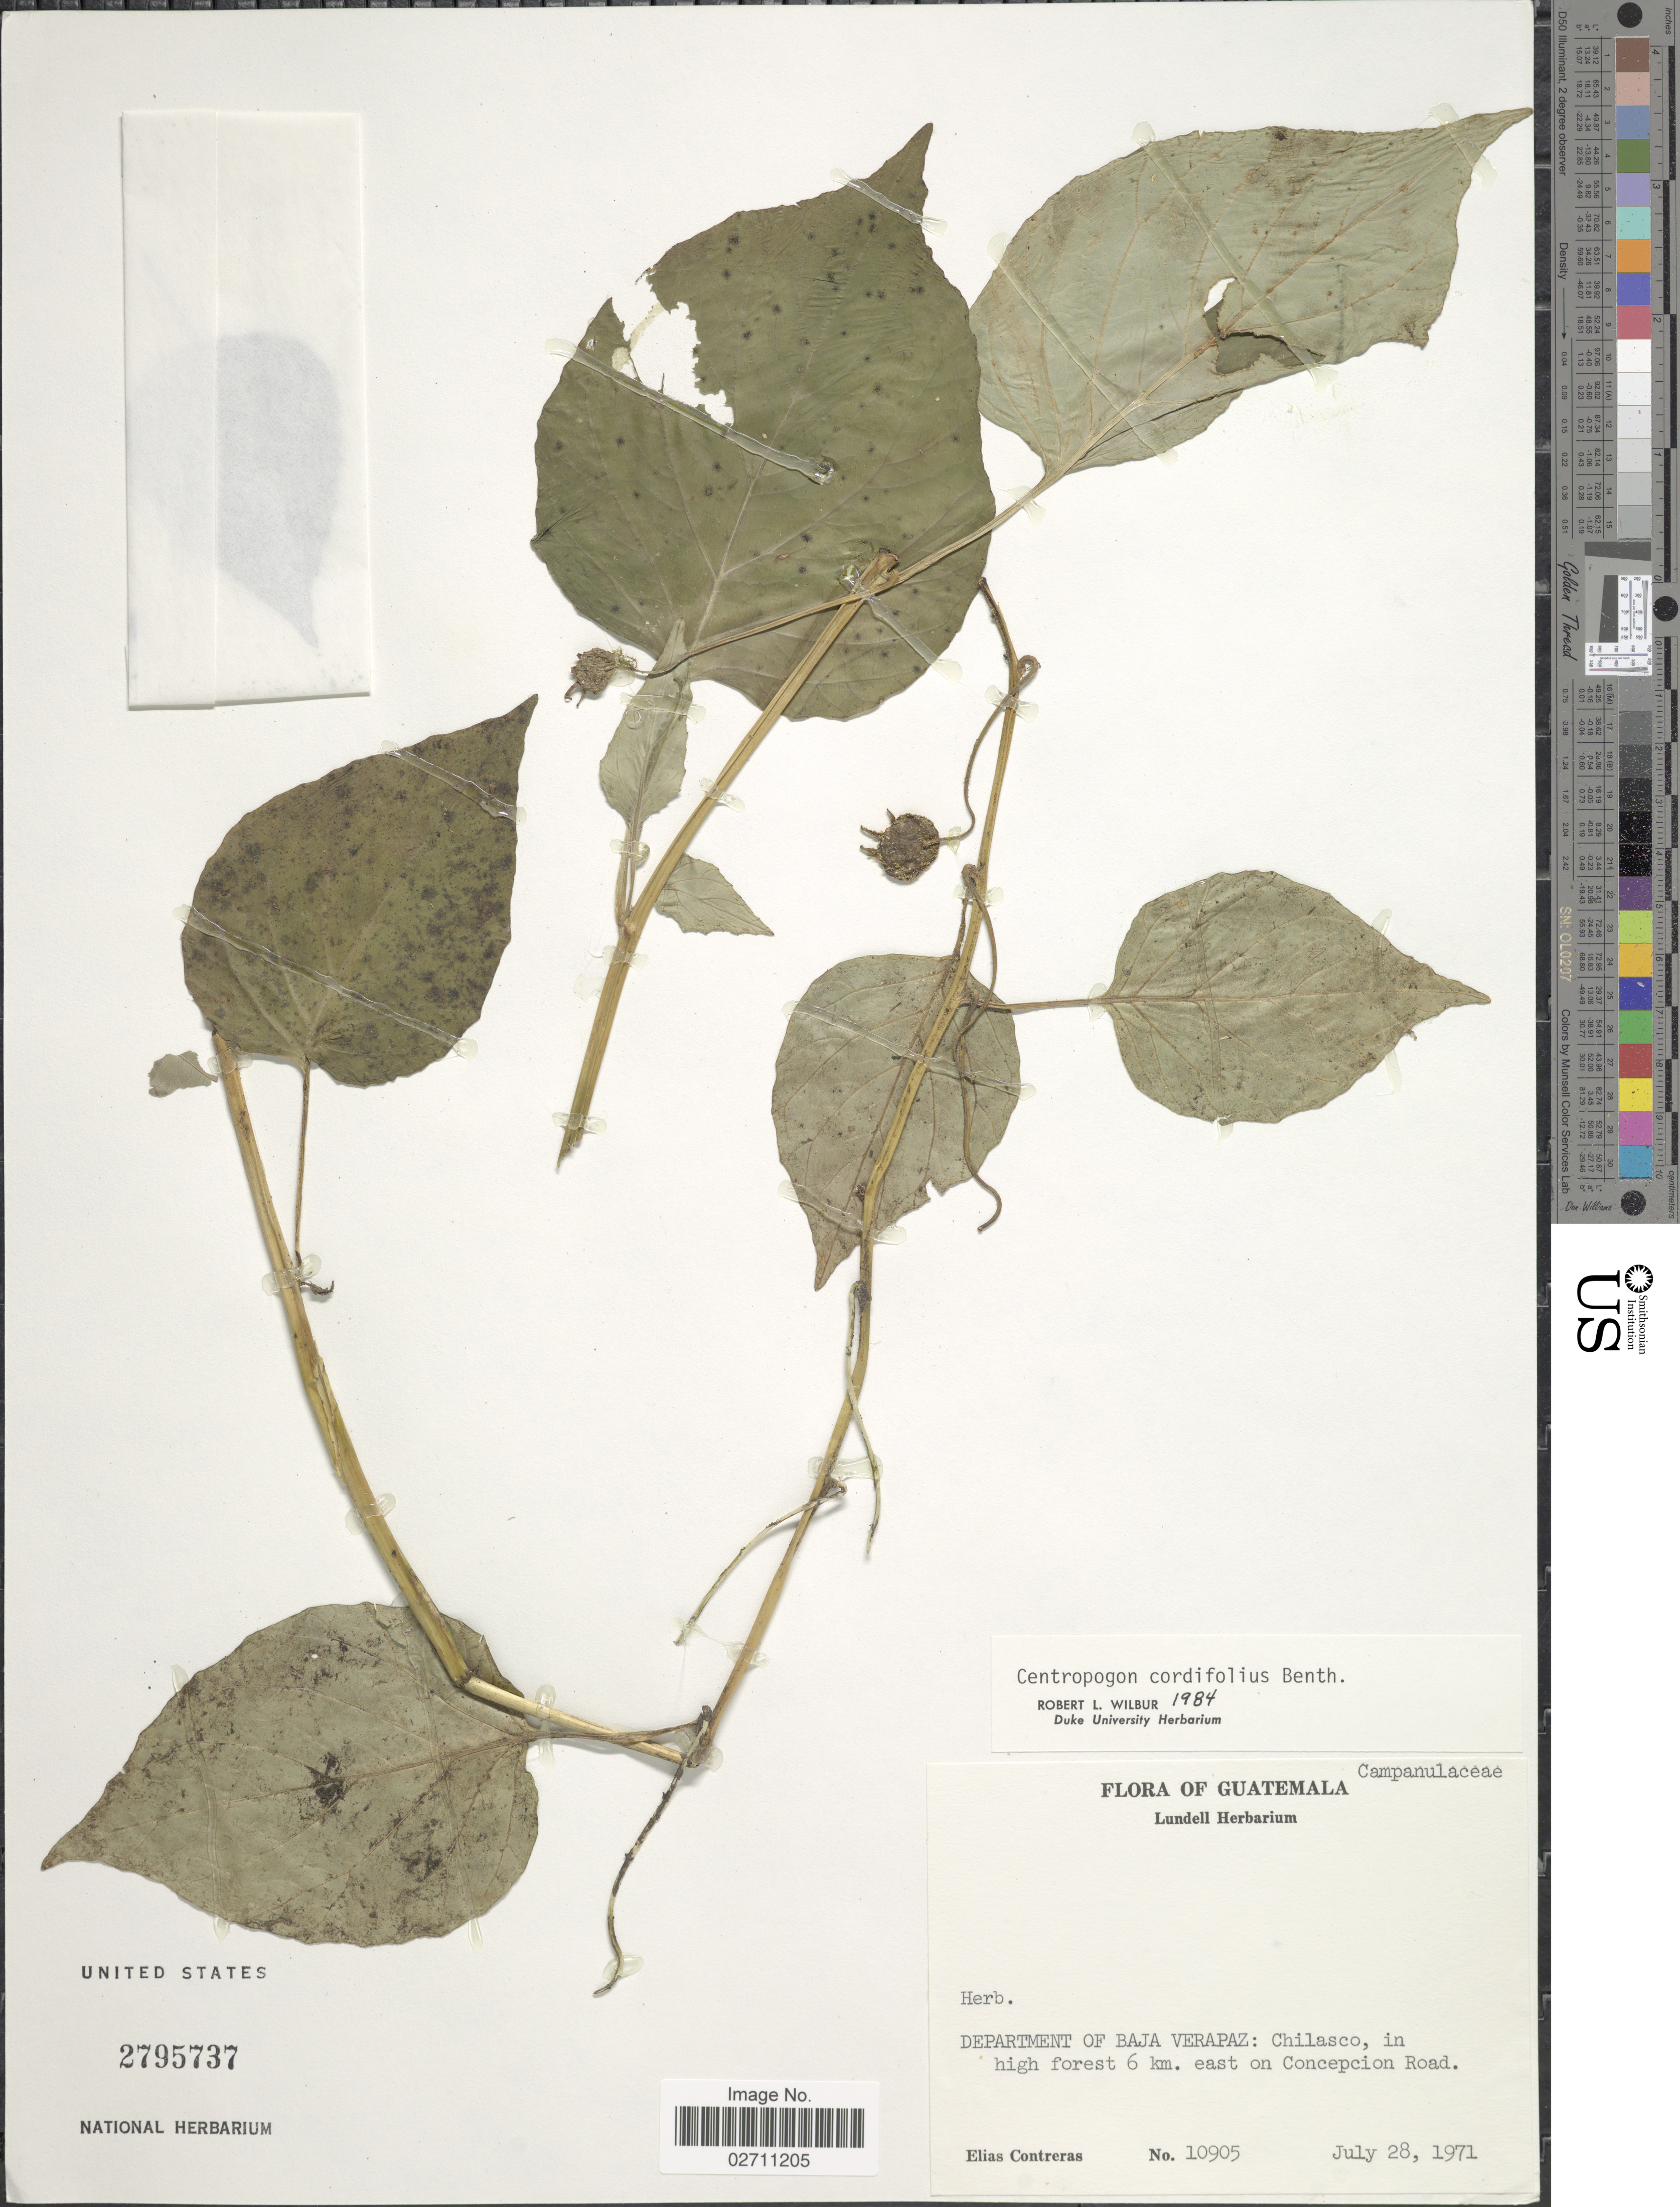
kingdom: Plantae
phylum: Tracheophyta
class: Magnoliopsida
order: Asterales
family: Campanulaceae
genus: Centropogon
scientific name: Centropogon cordifolius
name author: Benth.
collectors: E. Contreras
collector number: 10905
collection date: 1971-07-28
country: Guatemala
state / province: Baja Verapaz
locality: Chilasco, in high forest 6 km. east on Concepcion Road.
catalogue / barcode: US 2795737